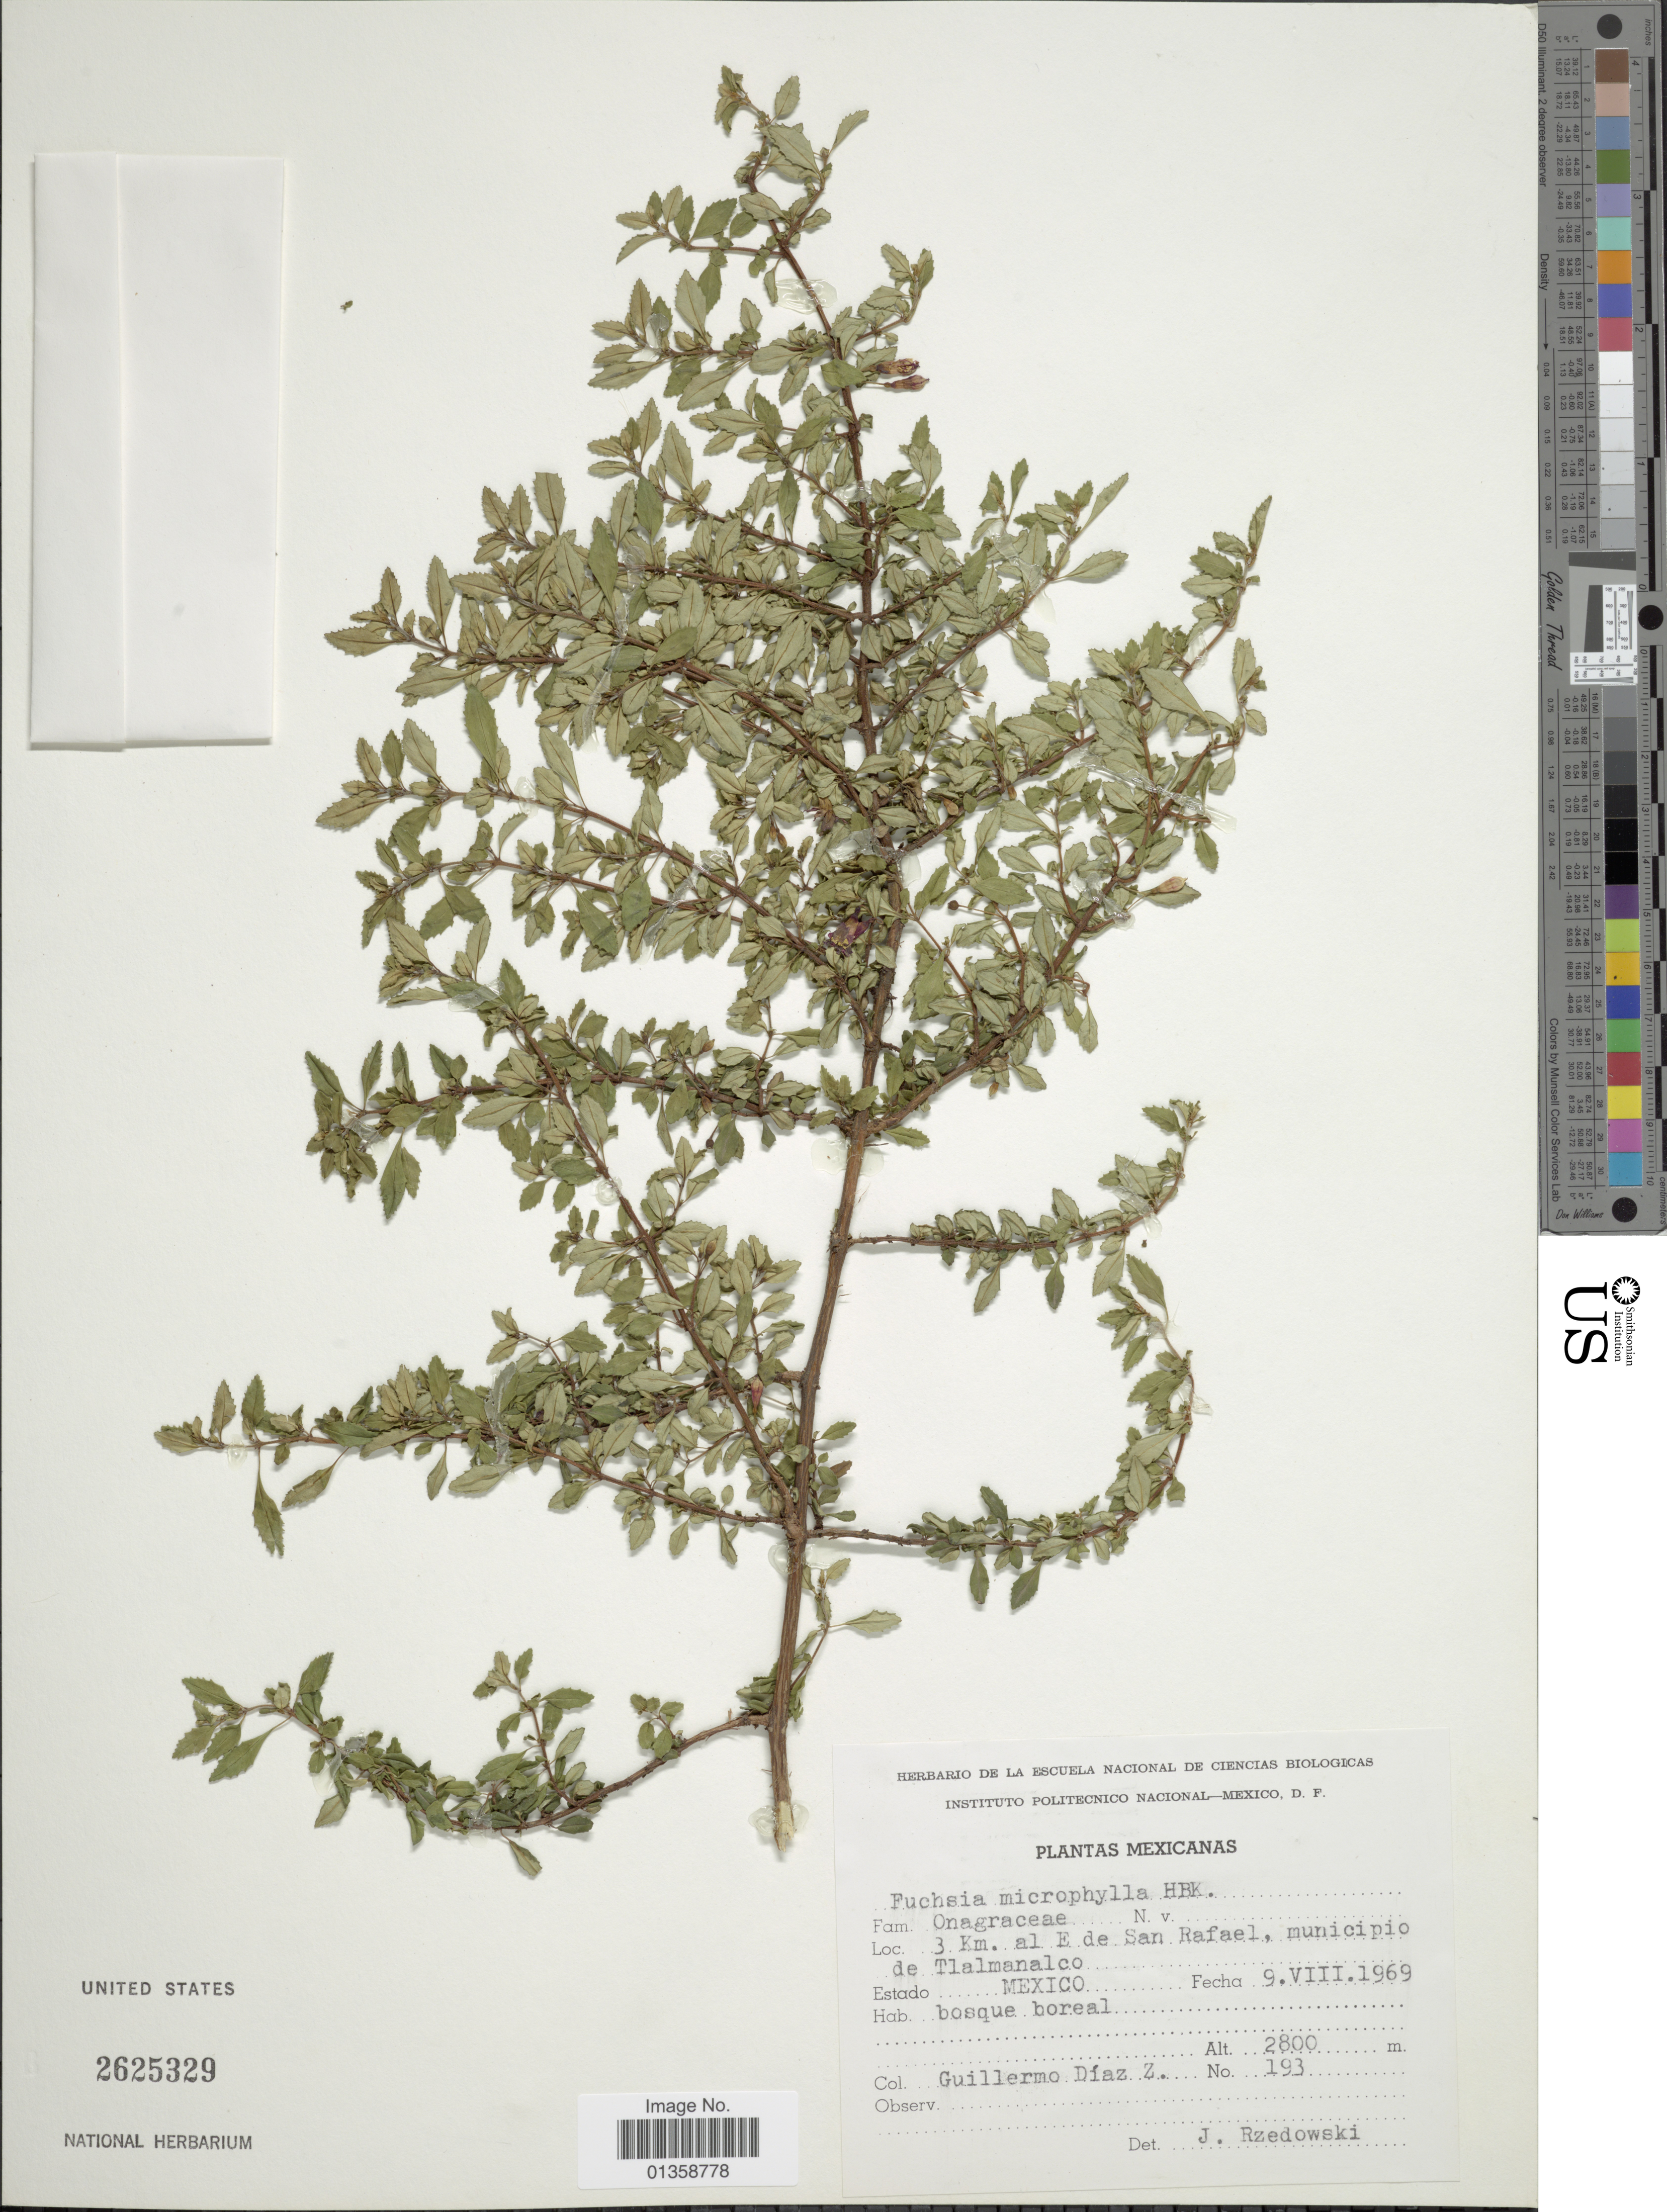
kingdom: Plantae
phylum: Tracheophyta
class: Magnoliopsida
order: Myrtales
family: Onagraceae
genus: Fuchsia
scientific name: Fuchsia microphylla subsp. microphylla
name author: Kunth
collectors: G. Díaz Z.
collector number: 193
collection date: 1969-08-09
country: Costa Rica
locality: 3 Km. al E de San Rafael, municipio de Tlalmanalco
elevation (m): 2800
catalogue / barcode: US 2625329